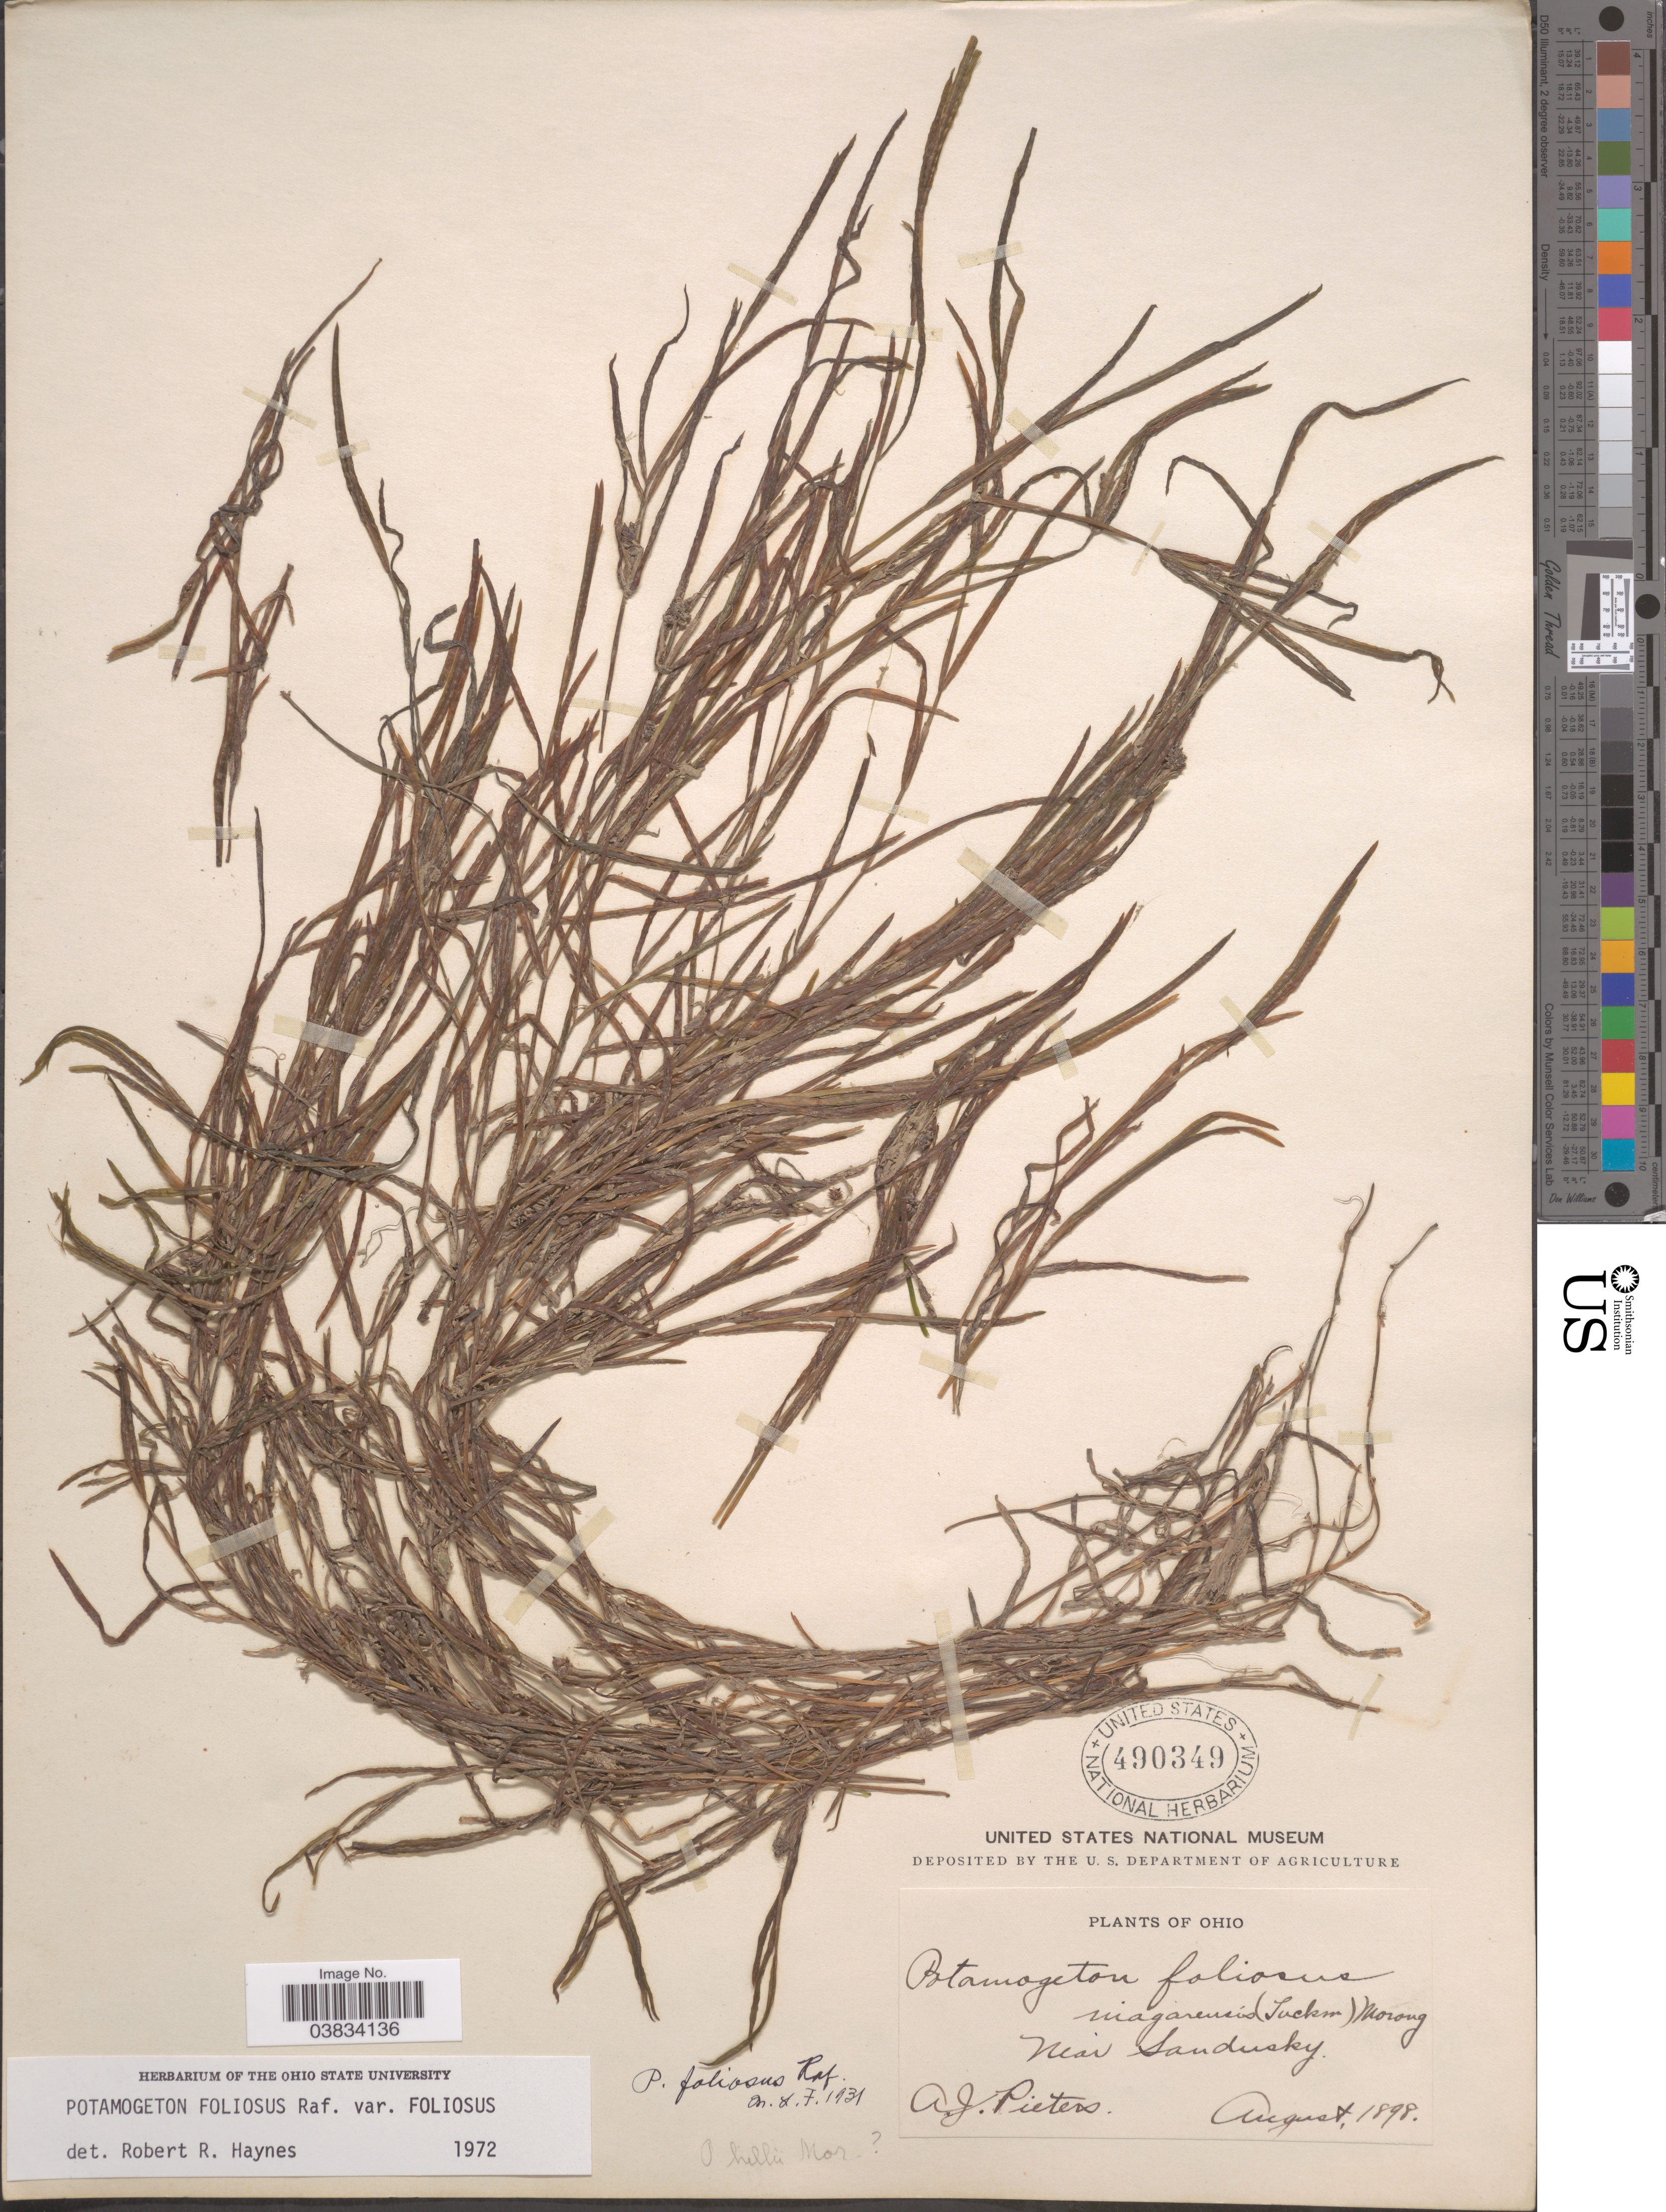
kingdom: Plantae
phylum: Tracheophyta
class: Liliopsida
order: Alismatales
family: Potamogetonaceae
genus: Potamogeton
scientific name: Potamogeton foliosus var. foliosus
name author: Raf.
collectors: A. Pieters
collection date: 1898-08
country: United States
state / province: Ohio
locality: Near Sandusky.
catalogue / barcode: US 490349